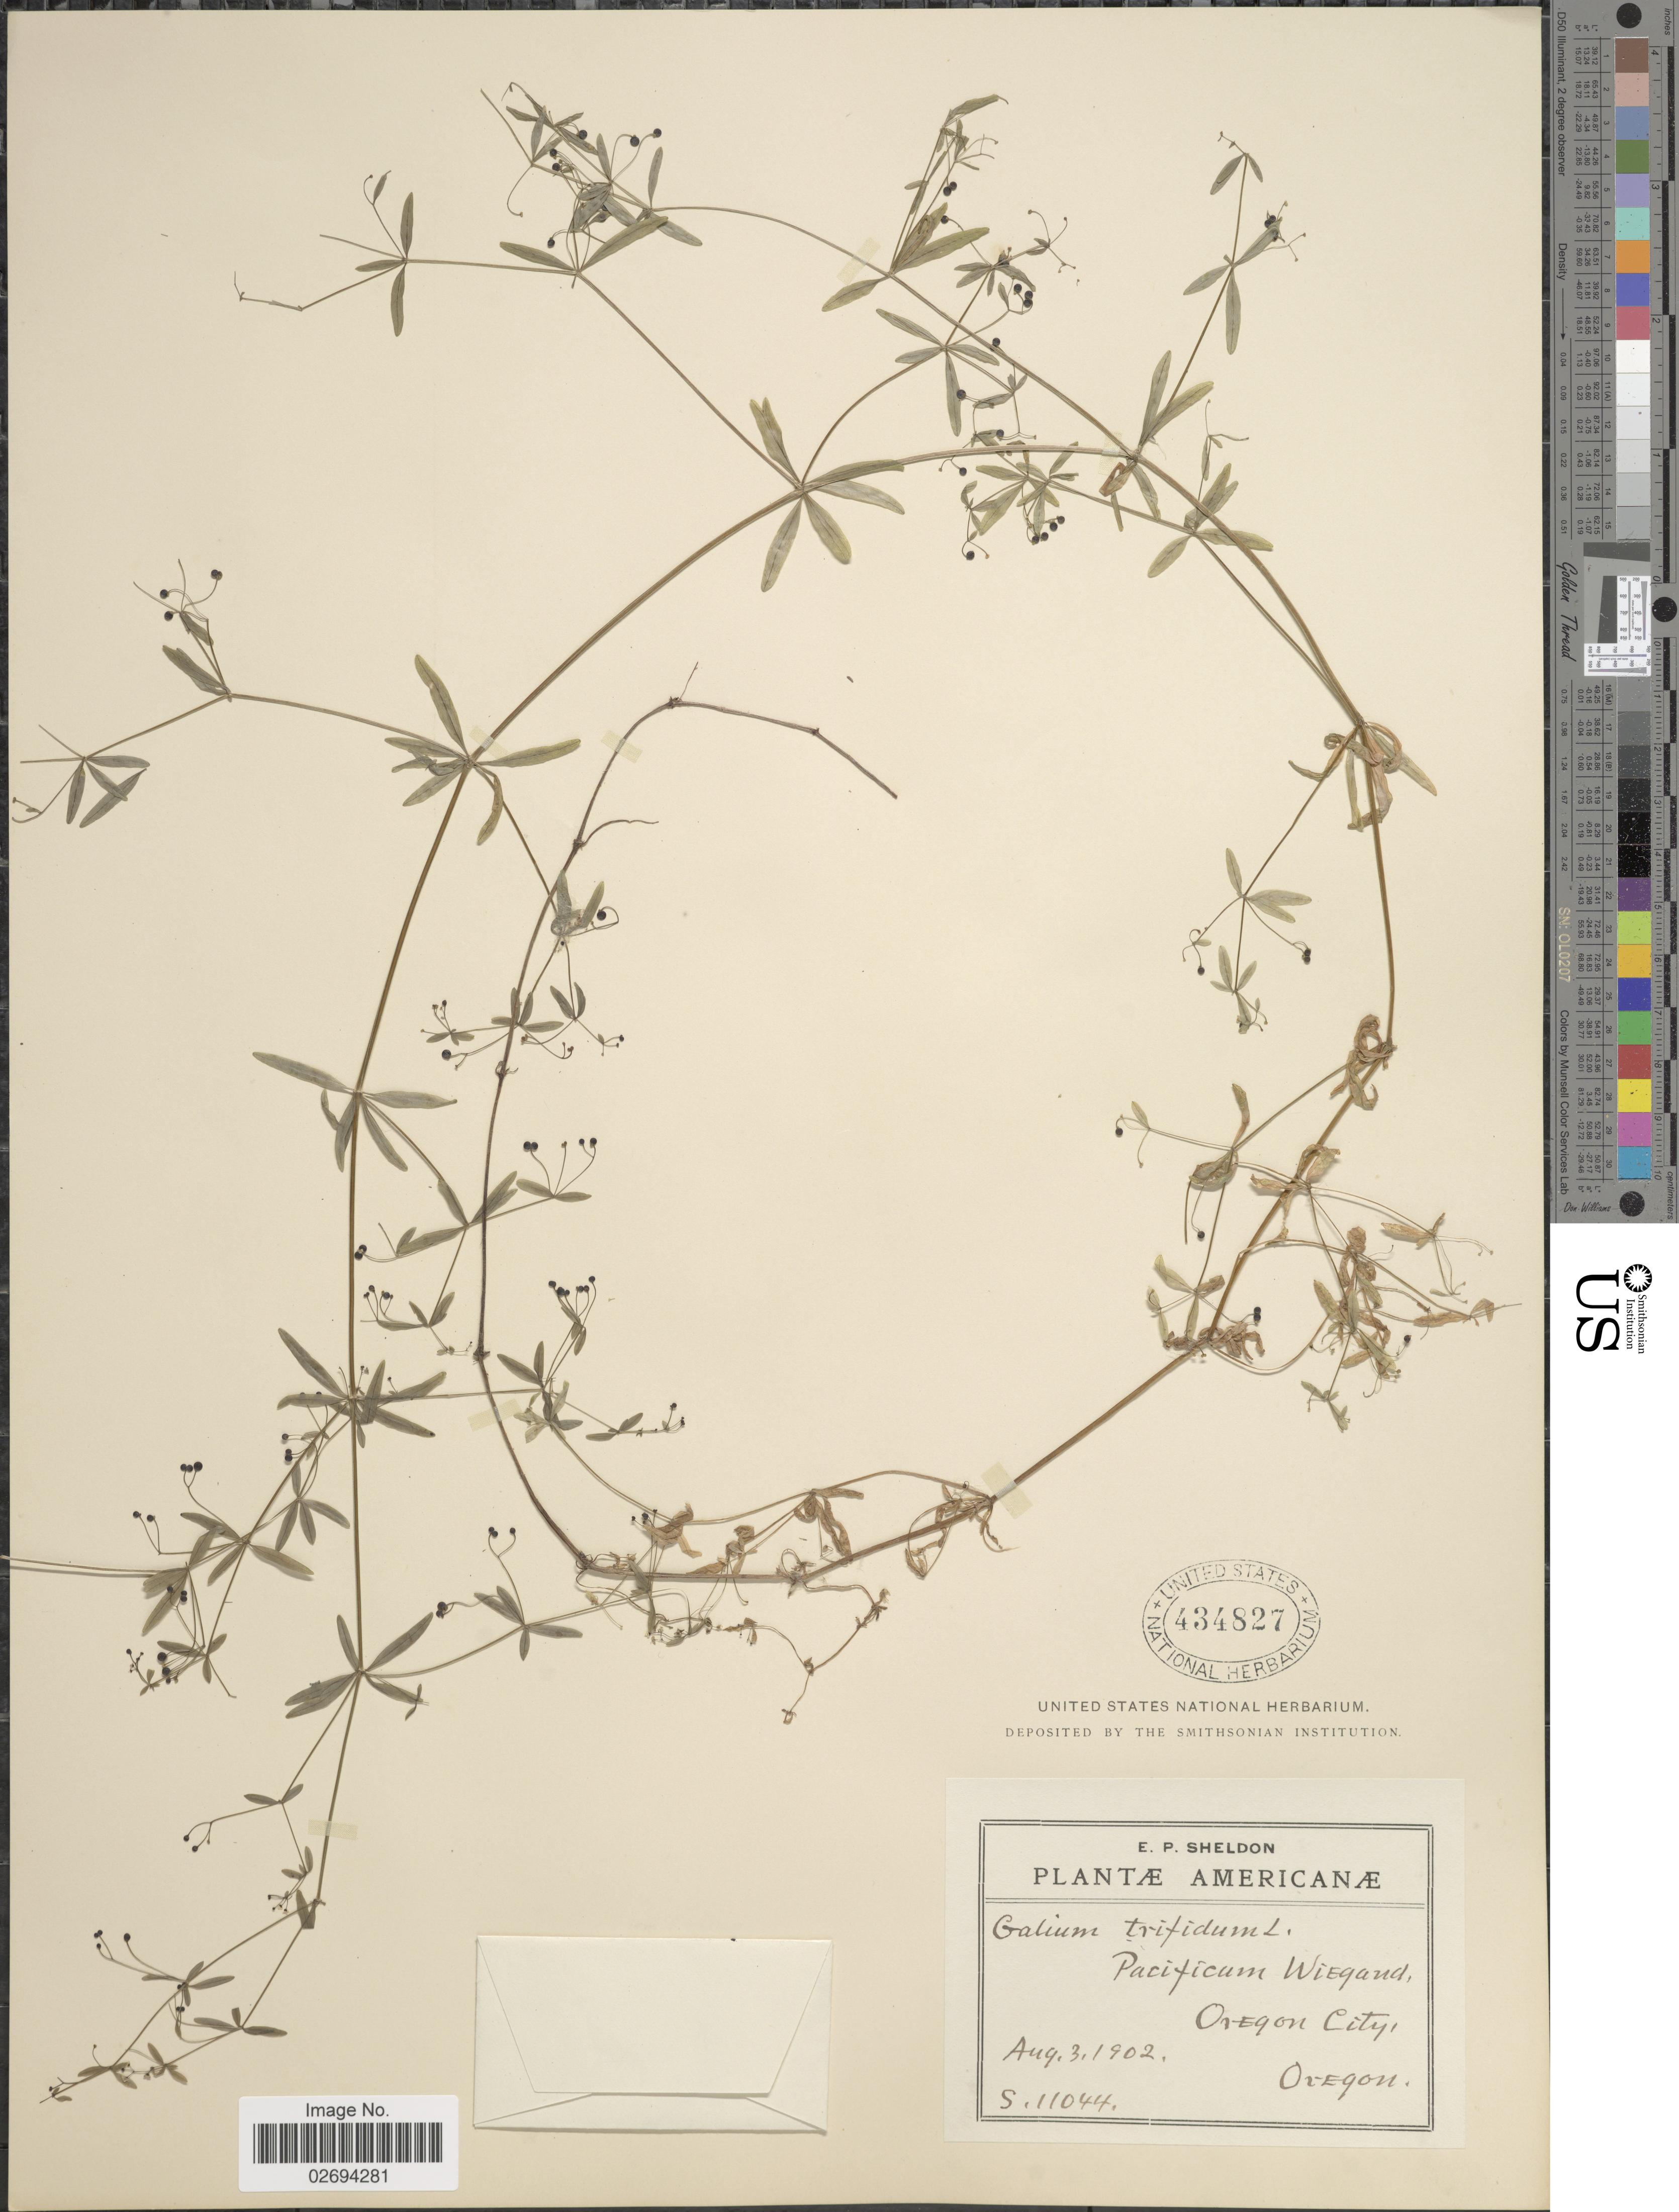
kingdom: Plantae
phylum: Tracheophyta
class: Magnoliopsida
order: Gentianales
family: Rubiaceae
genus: Galium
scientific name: Galium trifidum var. pacificum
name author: Wiegand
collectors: E. P. Sheldon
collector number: S.11044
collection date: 1902-08-03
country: United States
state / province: Oregon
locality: Oregon City.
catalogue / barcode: US 434827